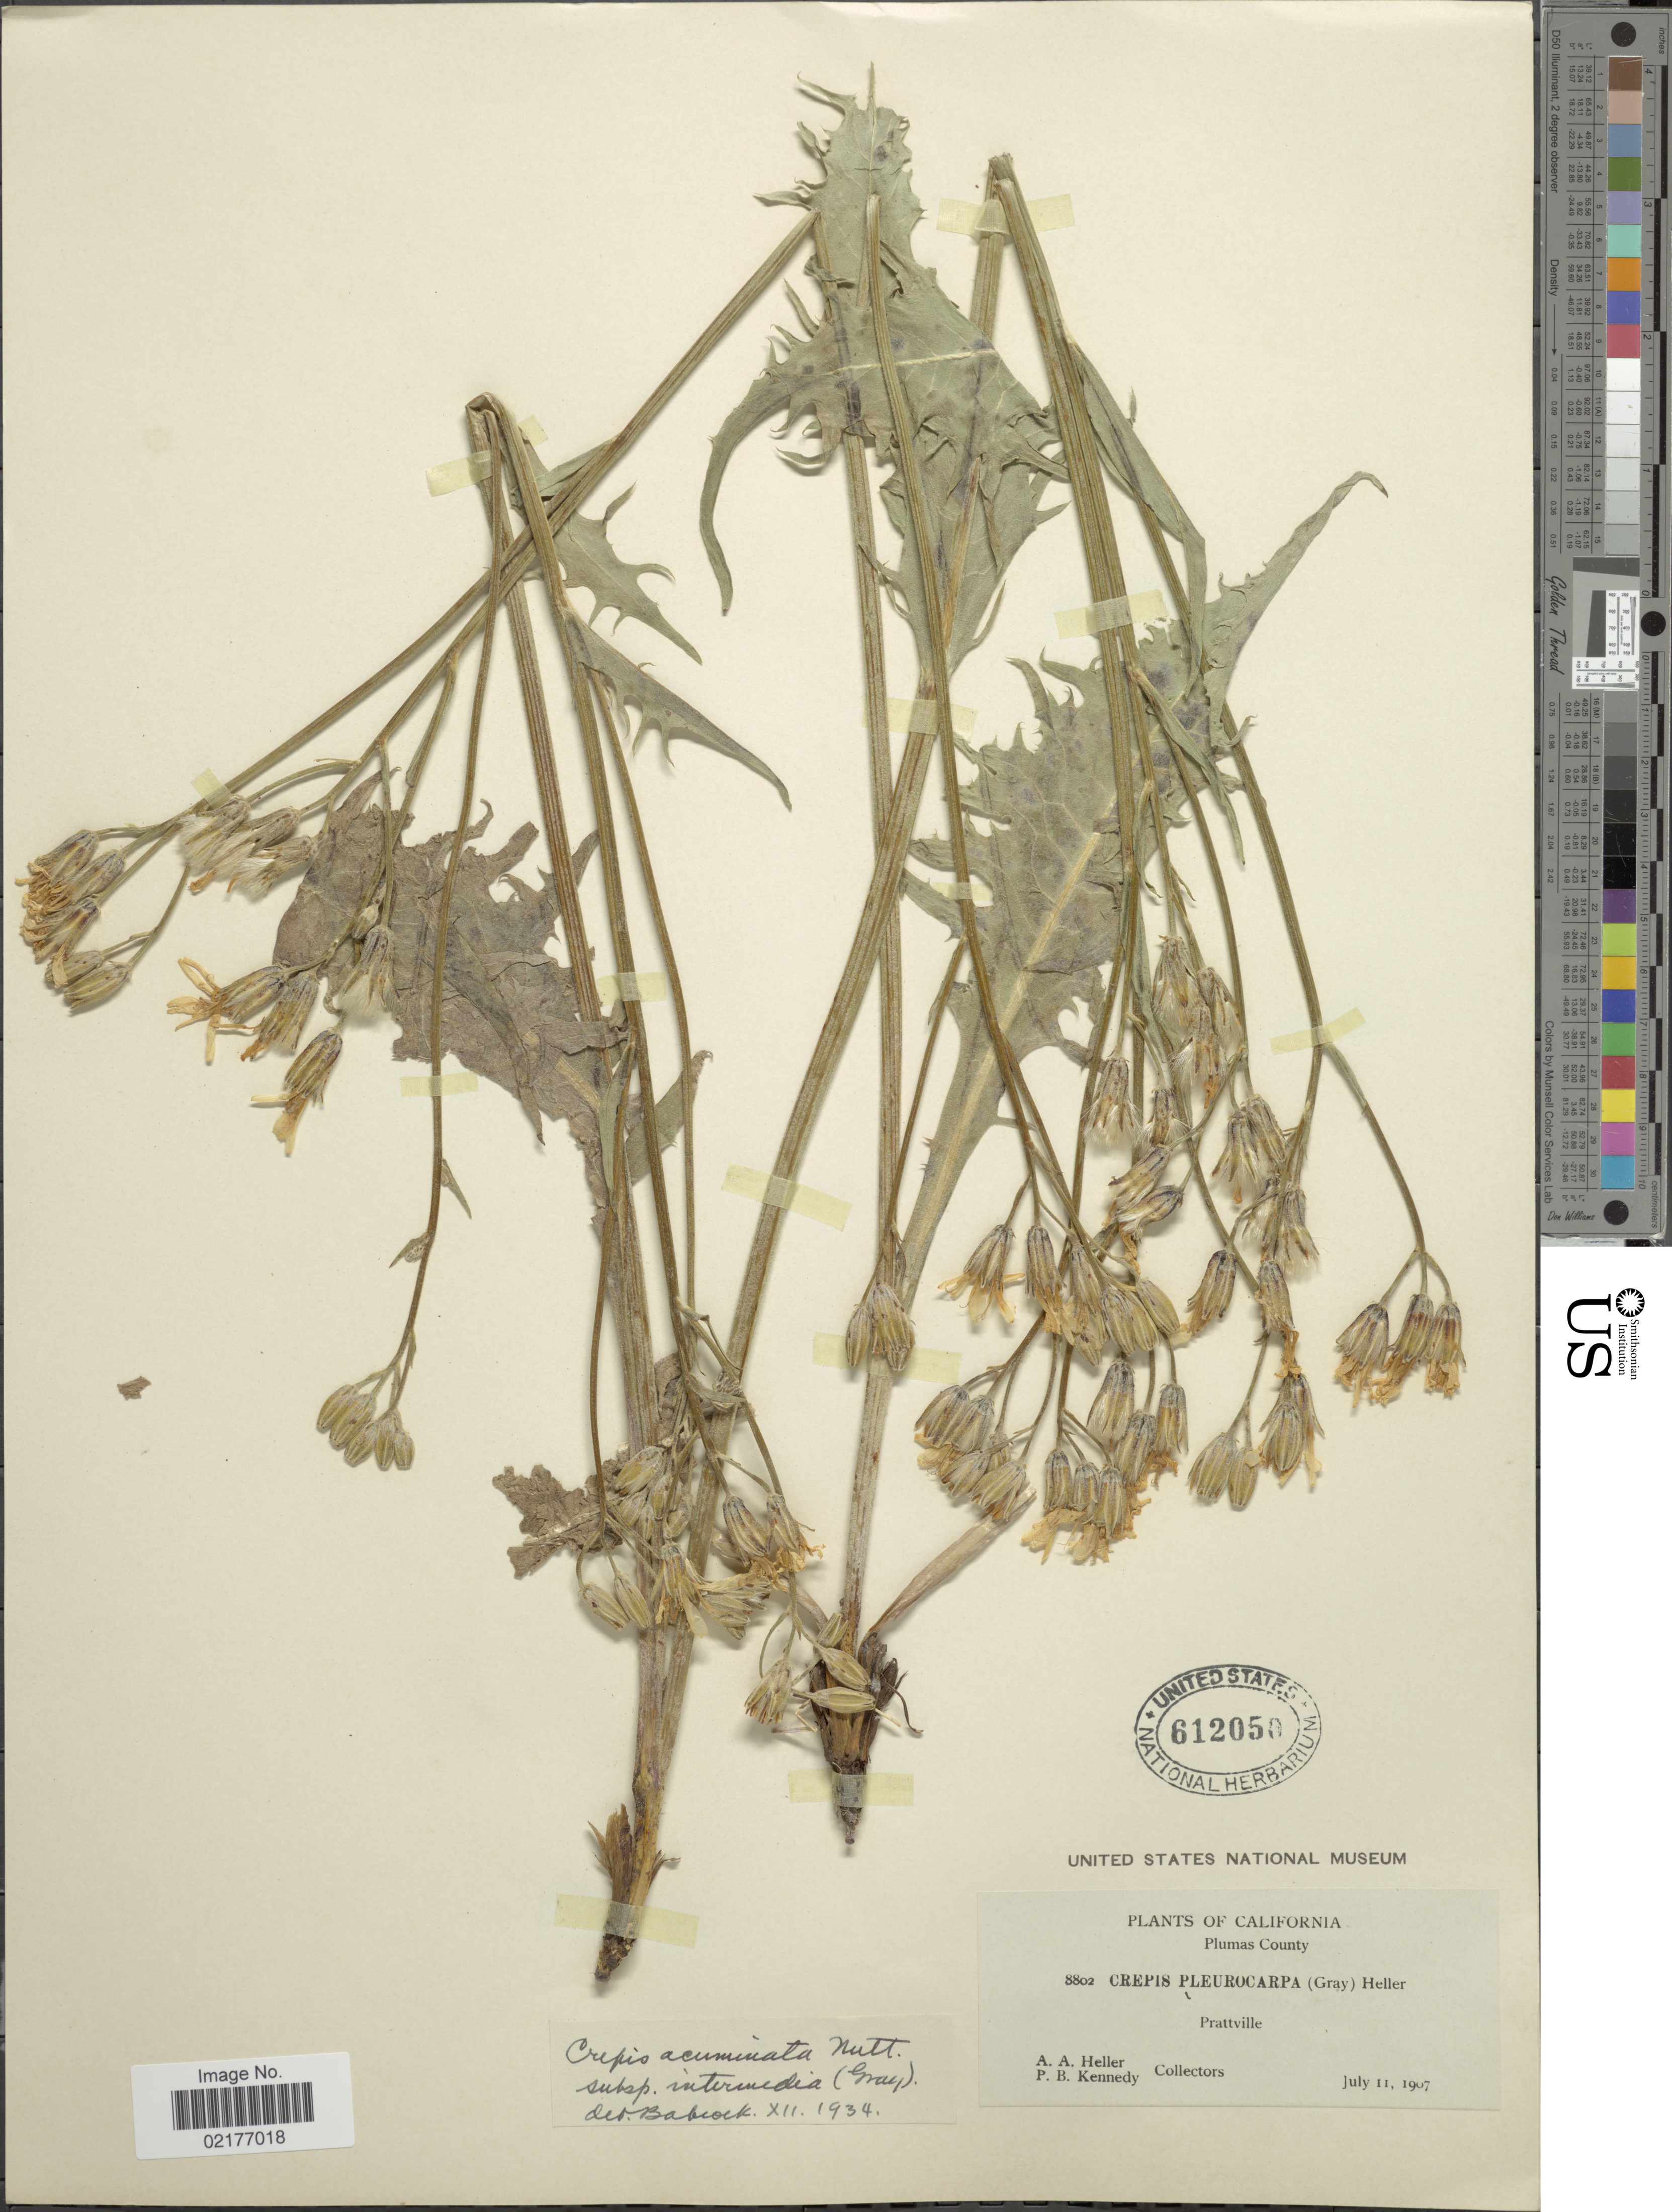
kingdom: Plantae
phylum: Tracheophyta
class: Magnoliopsida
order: Asterales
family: Asteraceae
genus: Crepis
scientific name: Crepis intermedia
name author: A. Gray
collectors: A. A. Heller & P. B. Kennedy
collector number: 8802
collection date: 1907-07-11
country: United States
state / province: California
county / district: Plumas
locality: Plumas County, Prattville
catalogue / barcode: US 612050